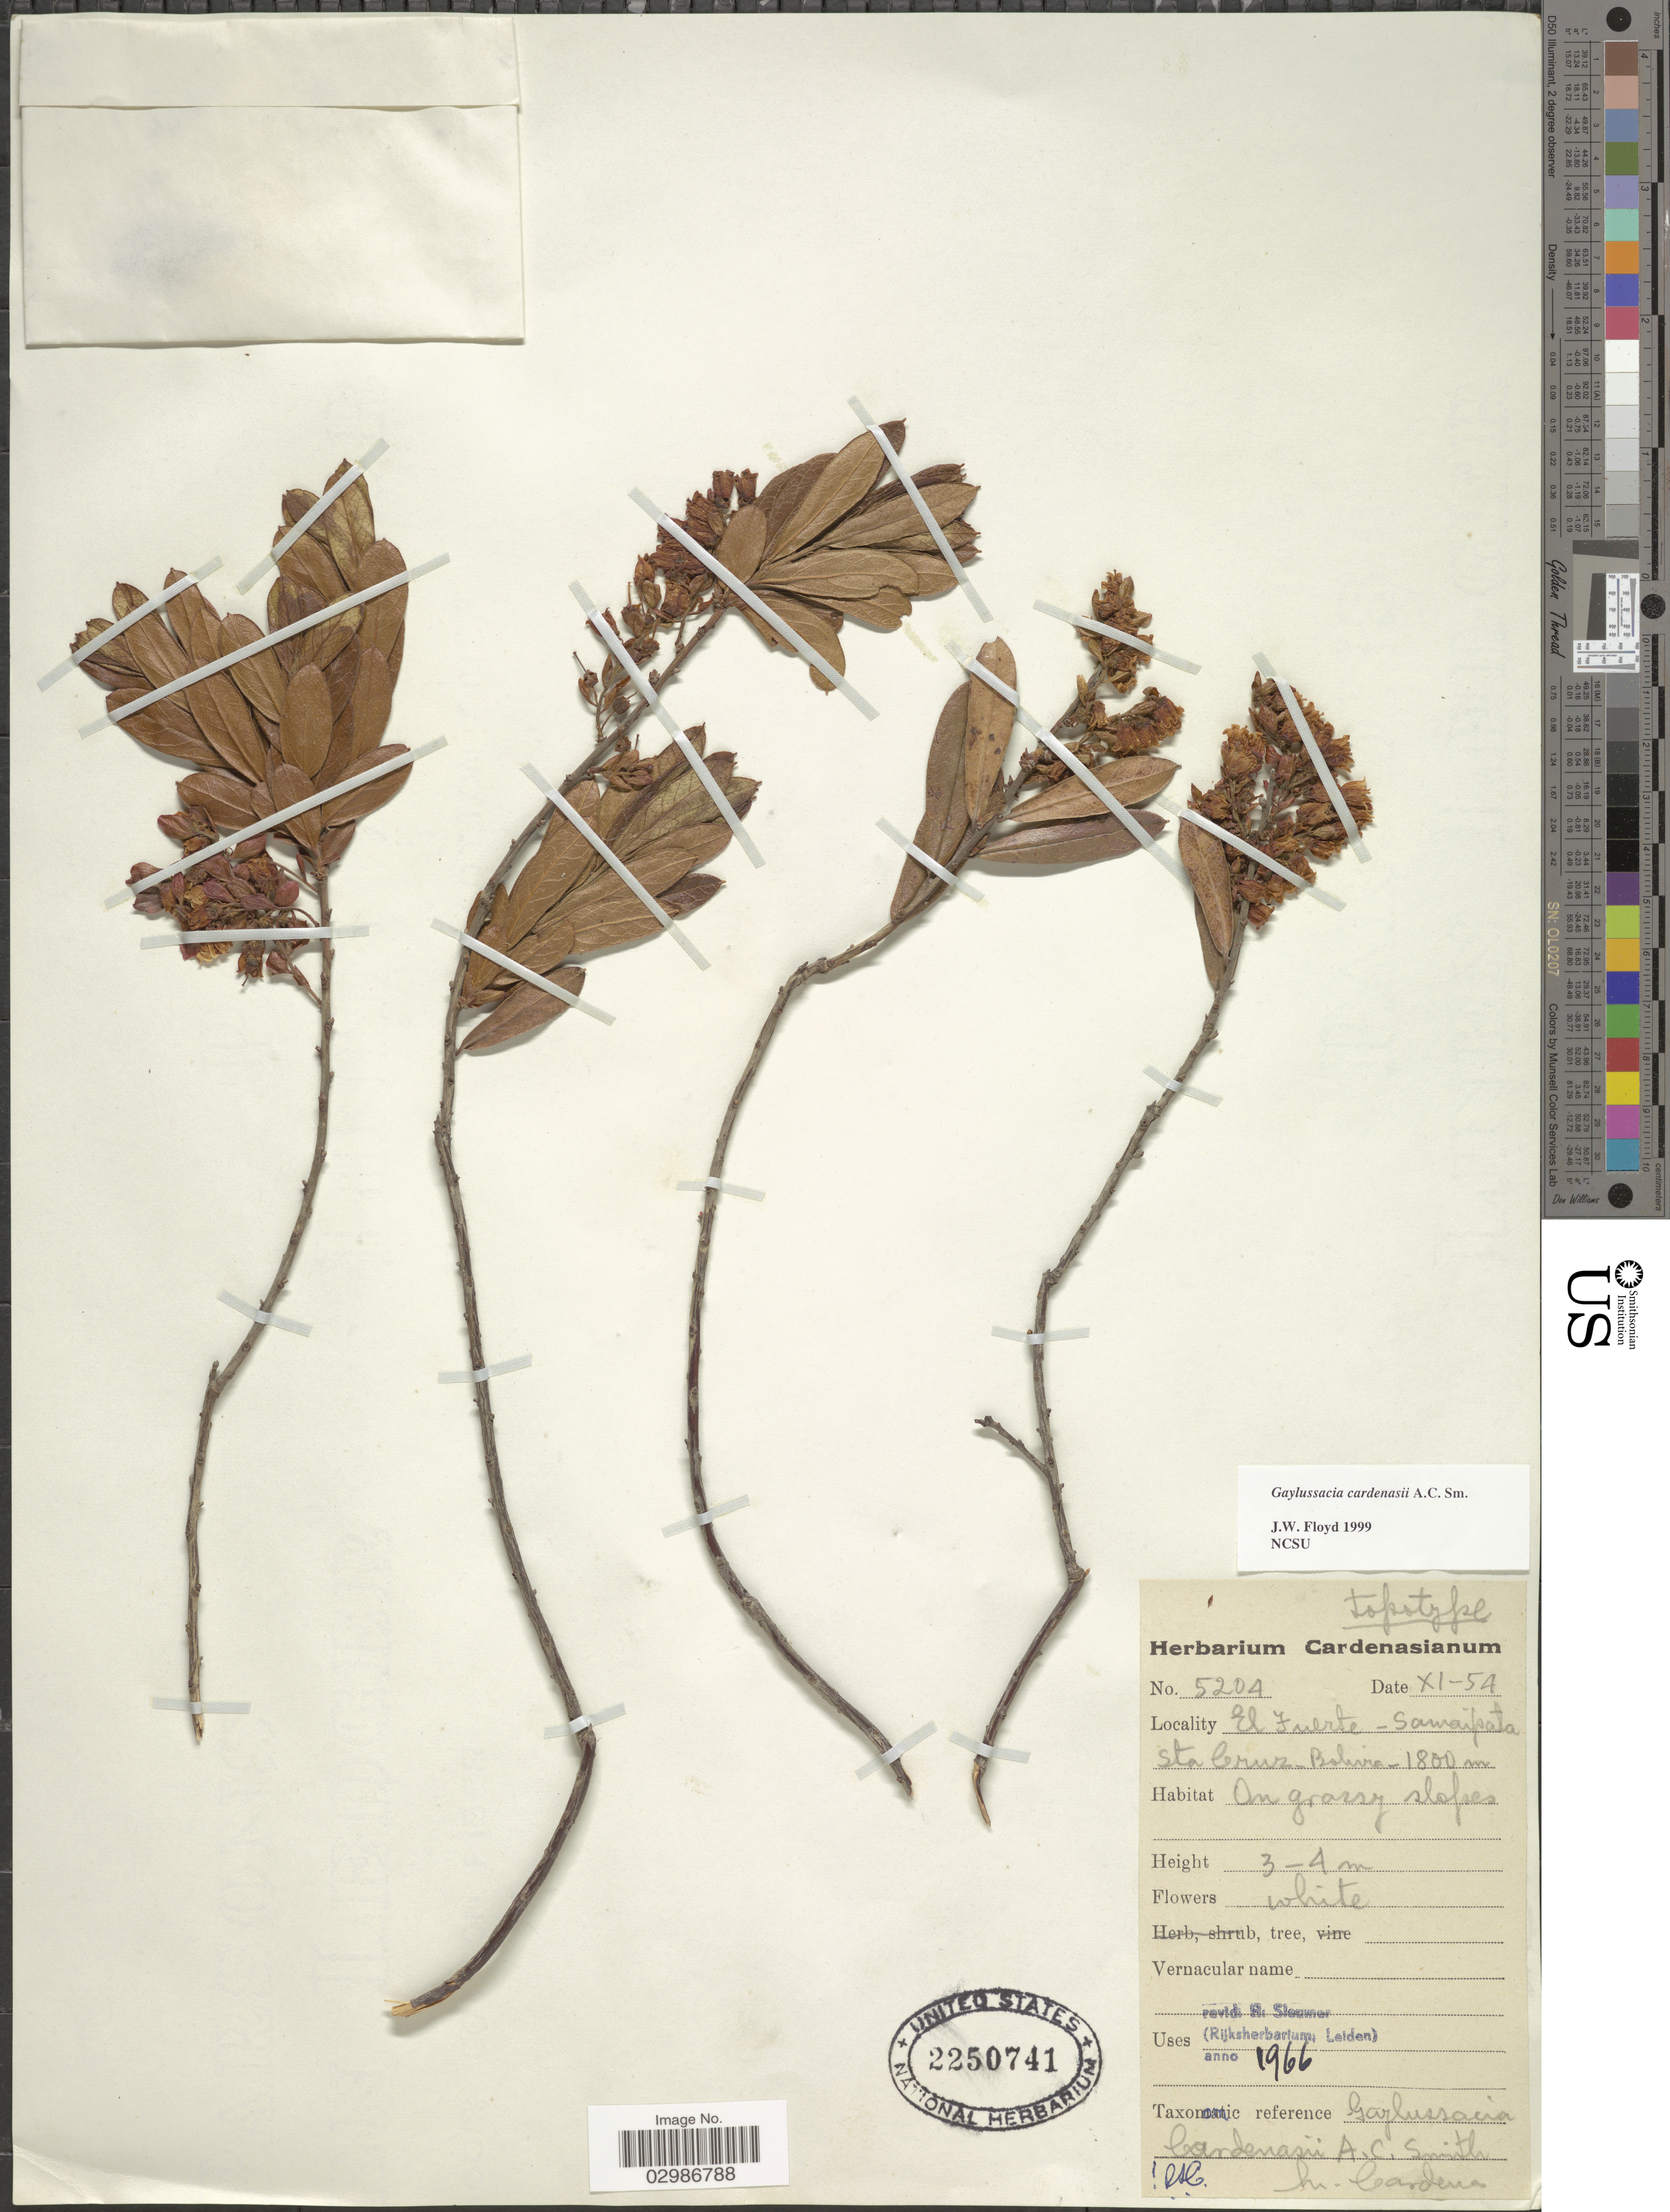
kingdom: Plantae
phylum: Tracheophyta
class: Magnoliopsida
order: Ericales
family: Ericaceae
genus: Gaylussacia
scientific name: Gaylussacia cardenasii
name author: A.C. Sm.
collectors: A. C. Smith & M. Cárdenas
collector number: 5204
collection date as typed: Transcribed d/m/y: /11/54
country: Bolivia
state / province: Santa Cruz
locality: El Fuerte - Samaipata.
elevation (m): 1800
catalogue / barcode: US 2250741